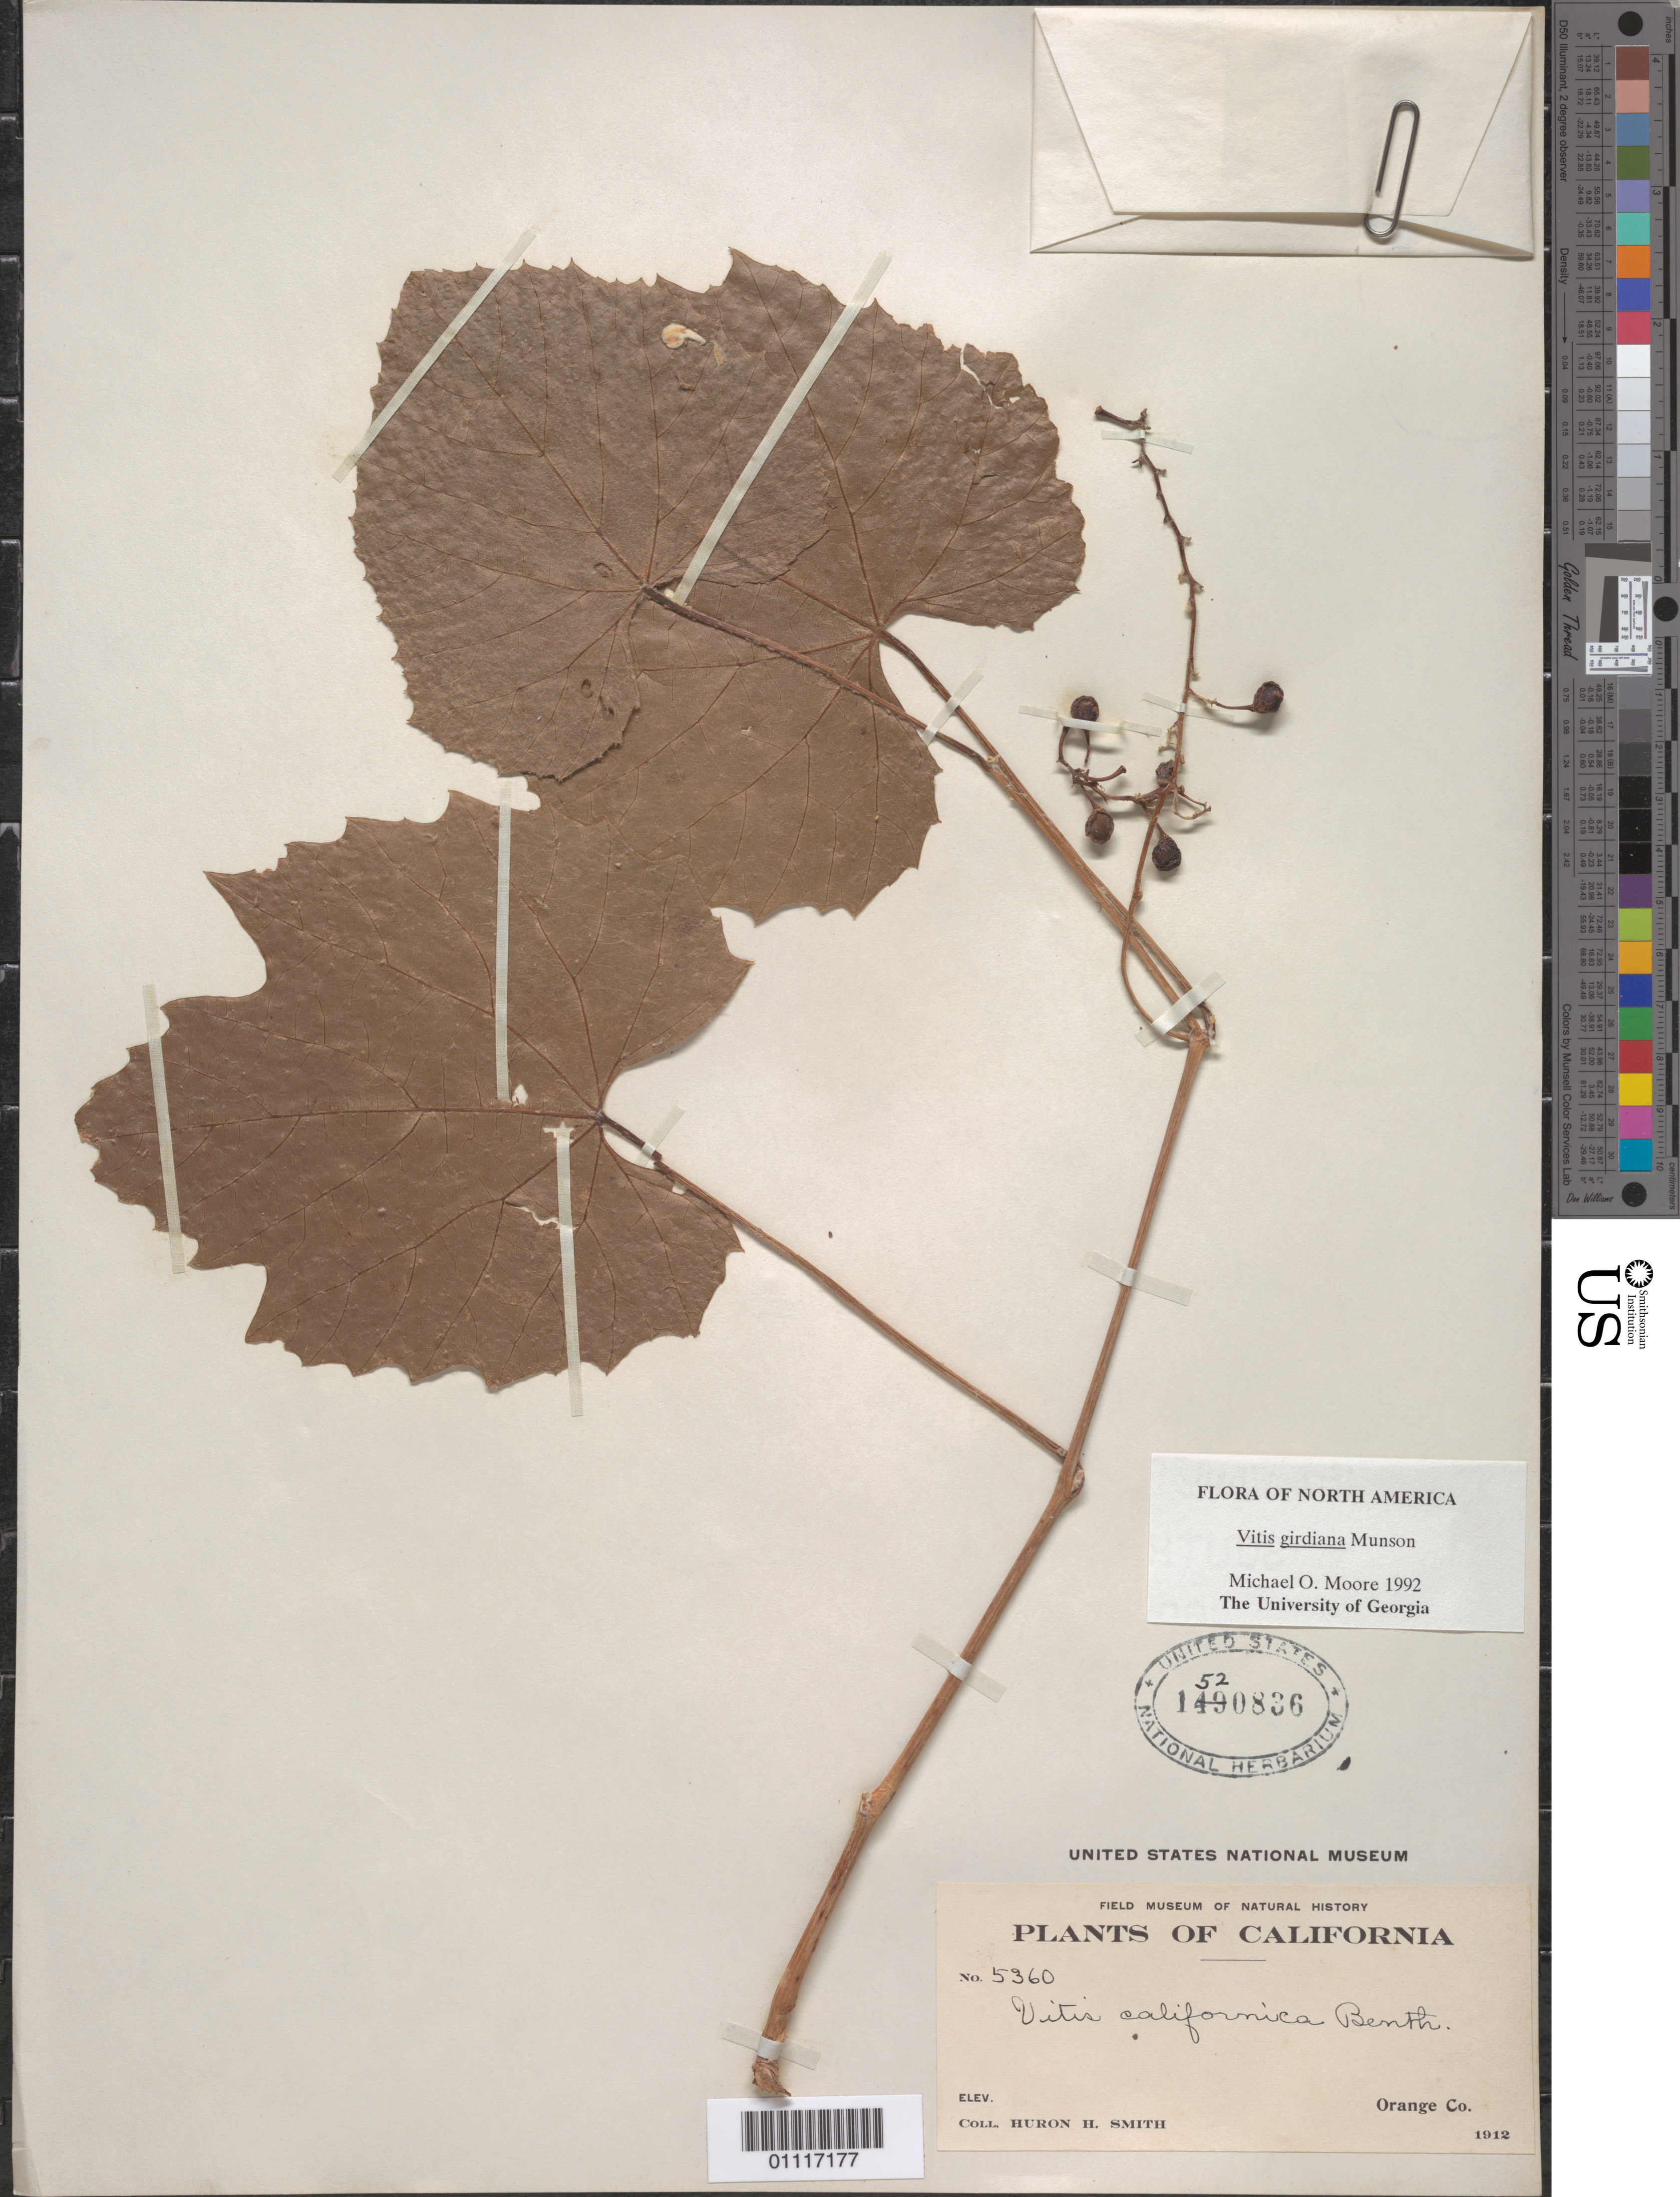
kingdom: Plantae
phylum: Tracheophyta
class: Magnoliopsida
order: Vitales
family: Vitaceae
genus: Vitis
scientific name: Vitis girdiana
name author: Munson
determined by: Moore, M. O.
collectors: Huron H. Smith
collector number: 5360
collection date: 1912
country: United States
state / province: California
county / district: Orange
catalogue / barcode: US 1520836